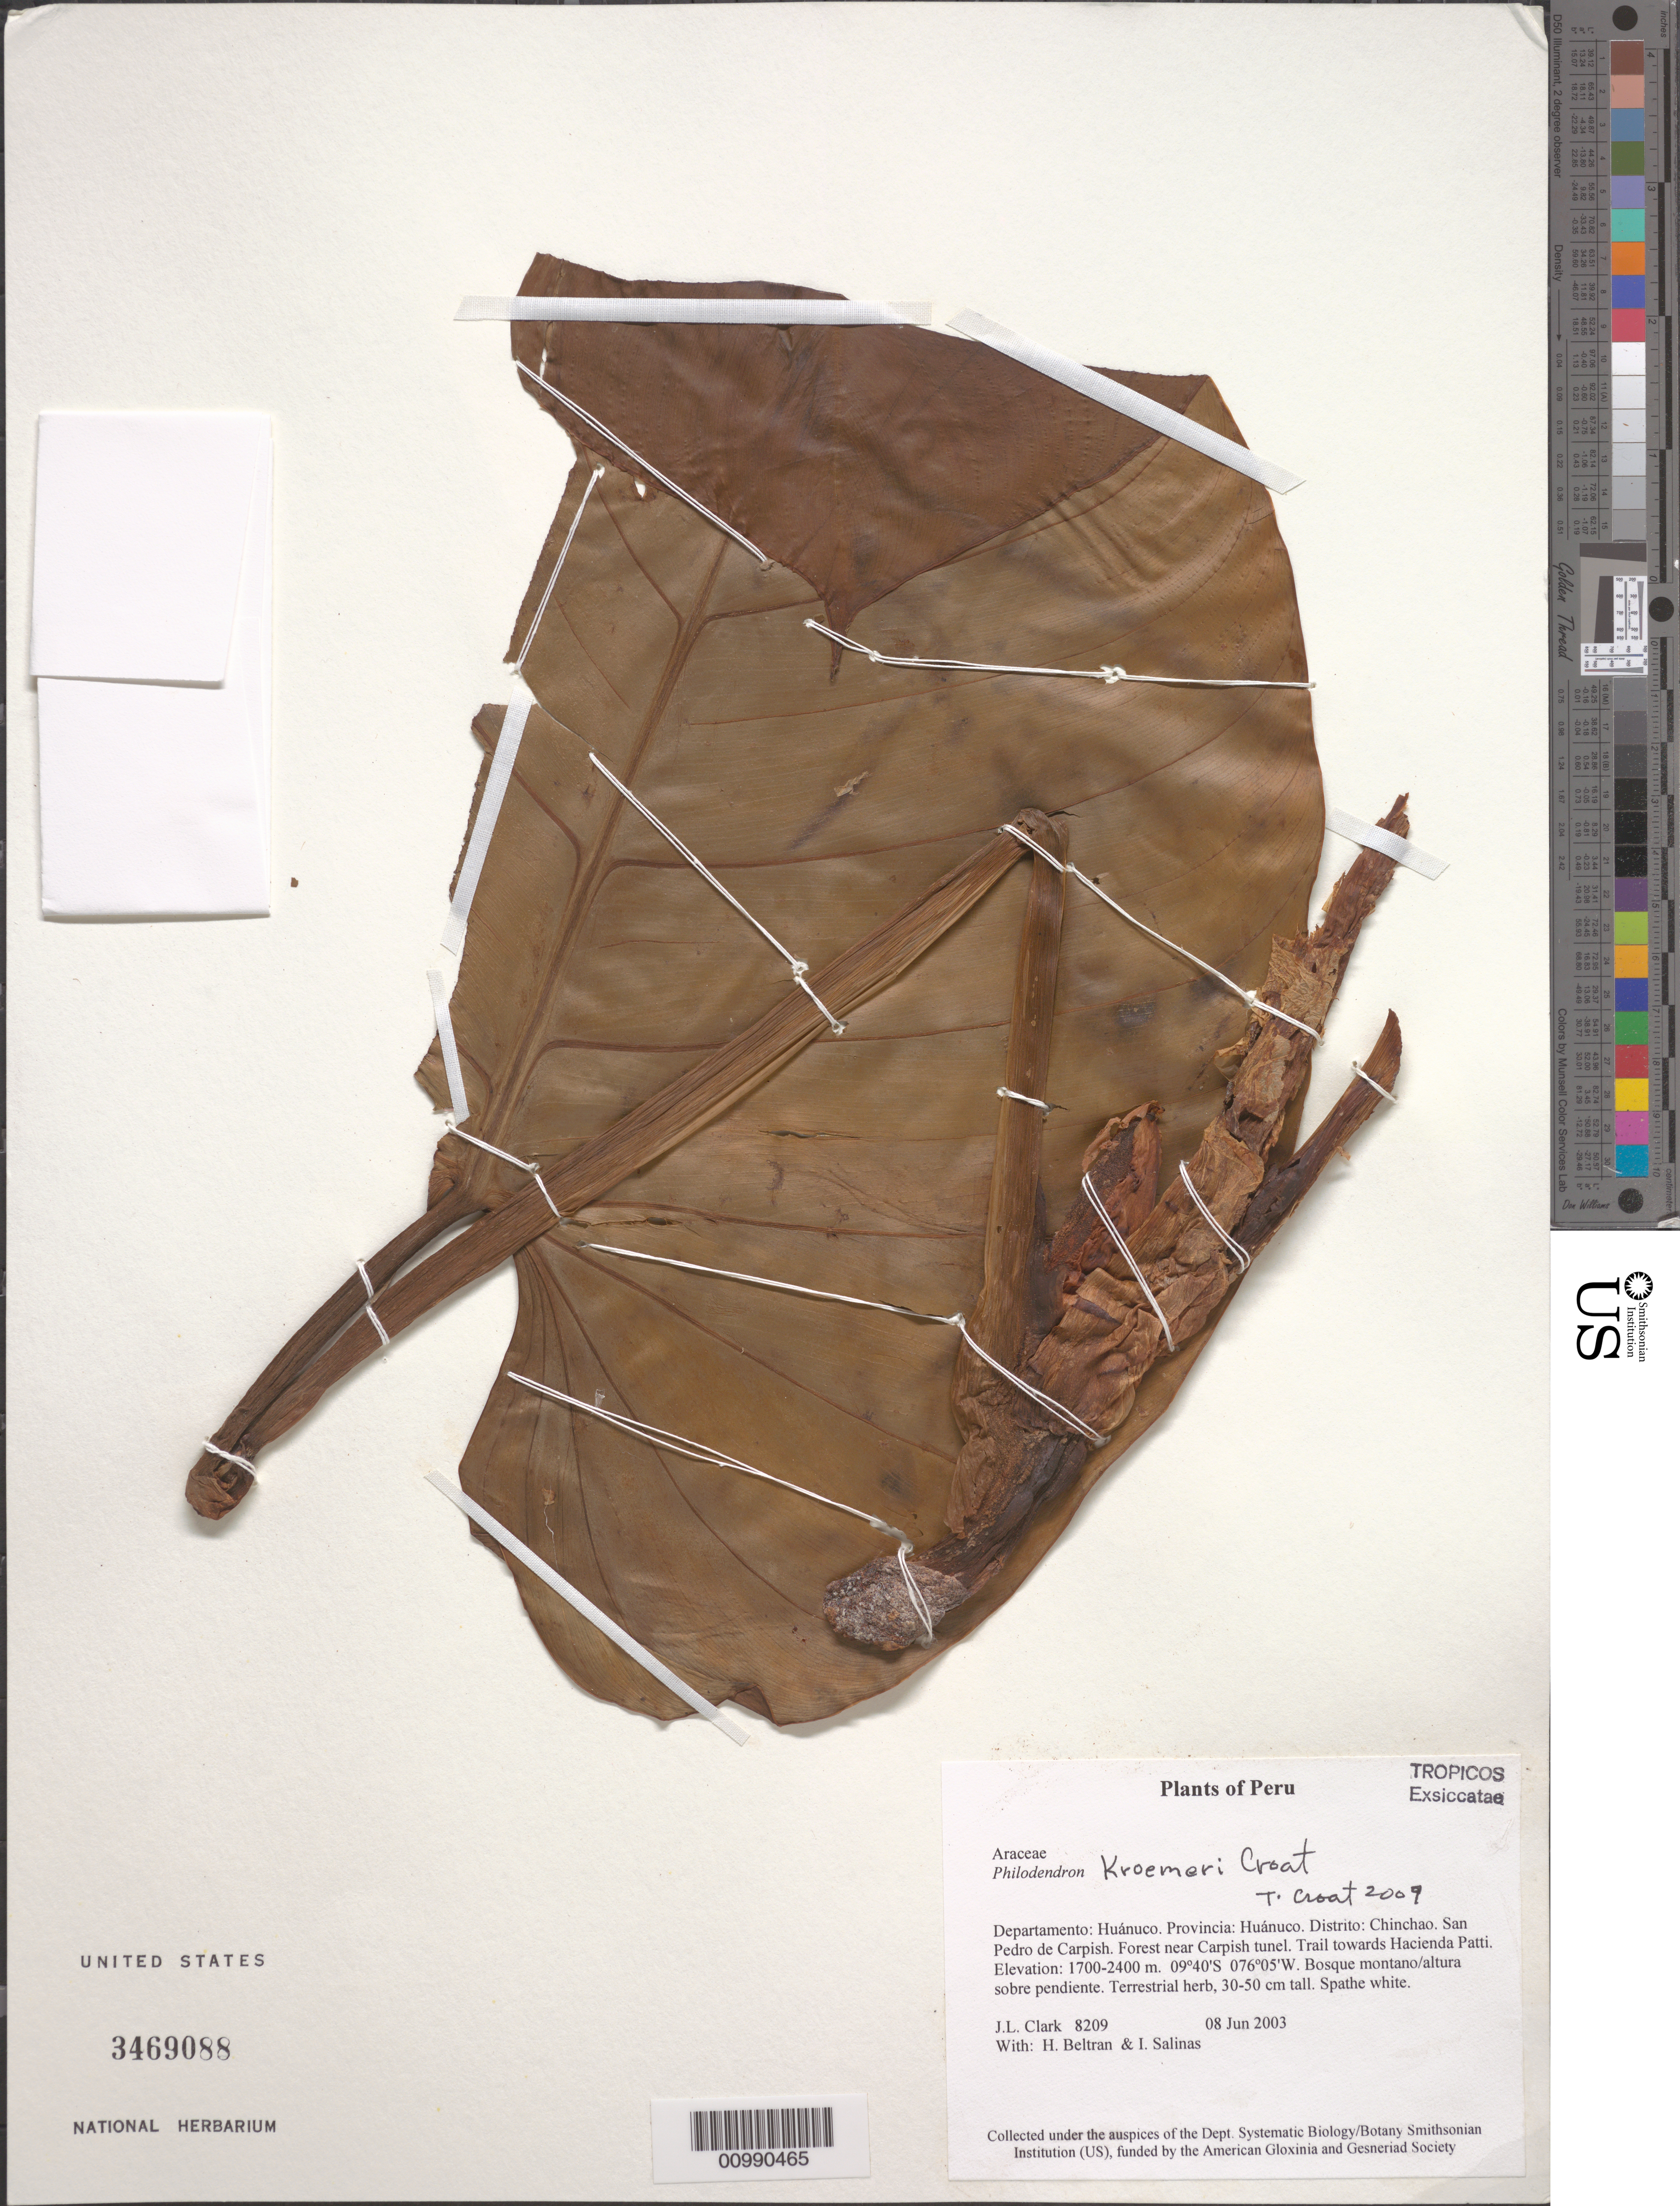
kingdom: Plantae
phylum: Tracheophyta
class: Liliopsida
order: Alismatales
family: Araceae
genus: Philodendron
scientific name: Philodendron kroemeri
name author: Croat & Acebey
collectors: J. L. Clark, H. Beltran & I. Salinas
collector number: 8209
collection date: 2003-06-08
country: Peru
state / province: Huánuco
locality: Departamento: Huánuco. Provincia: Huánuco. Distrito: Chinchao. San Pedro de Carpish. Forest near Carpish tunel. Trail towards Hacienda Patti.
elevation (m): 1700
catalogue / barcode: US 3469088